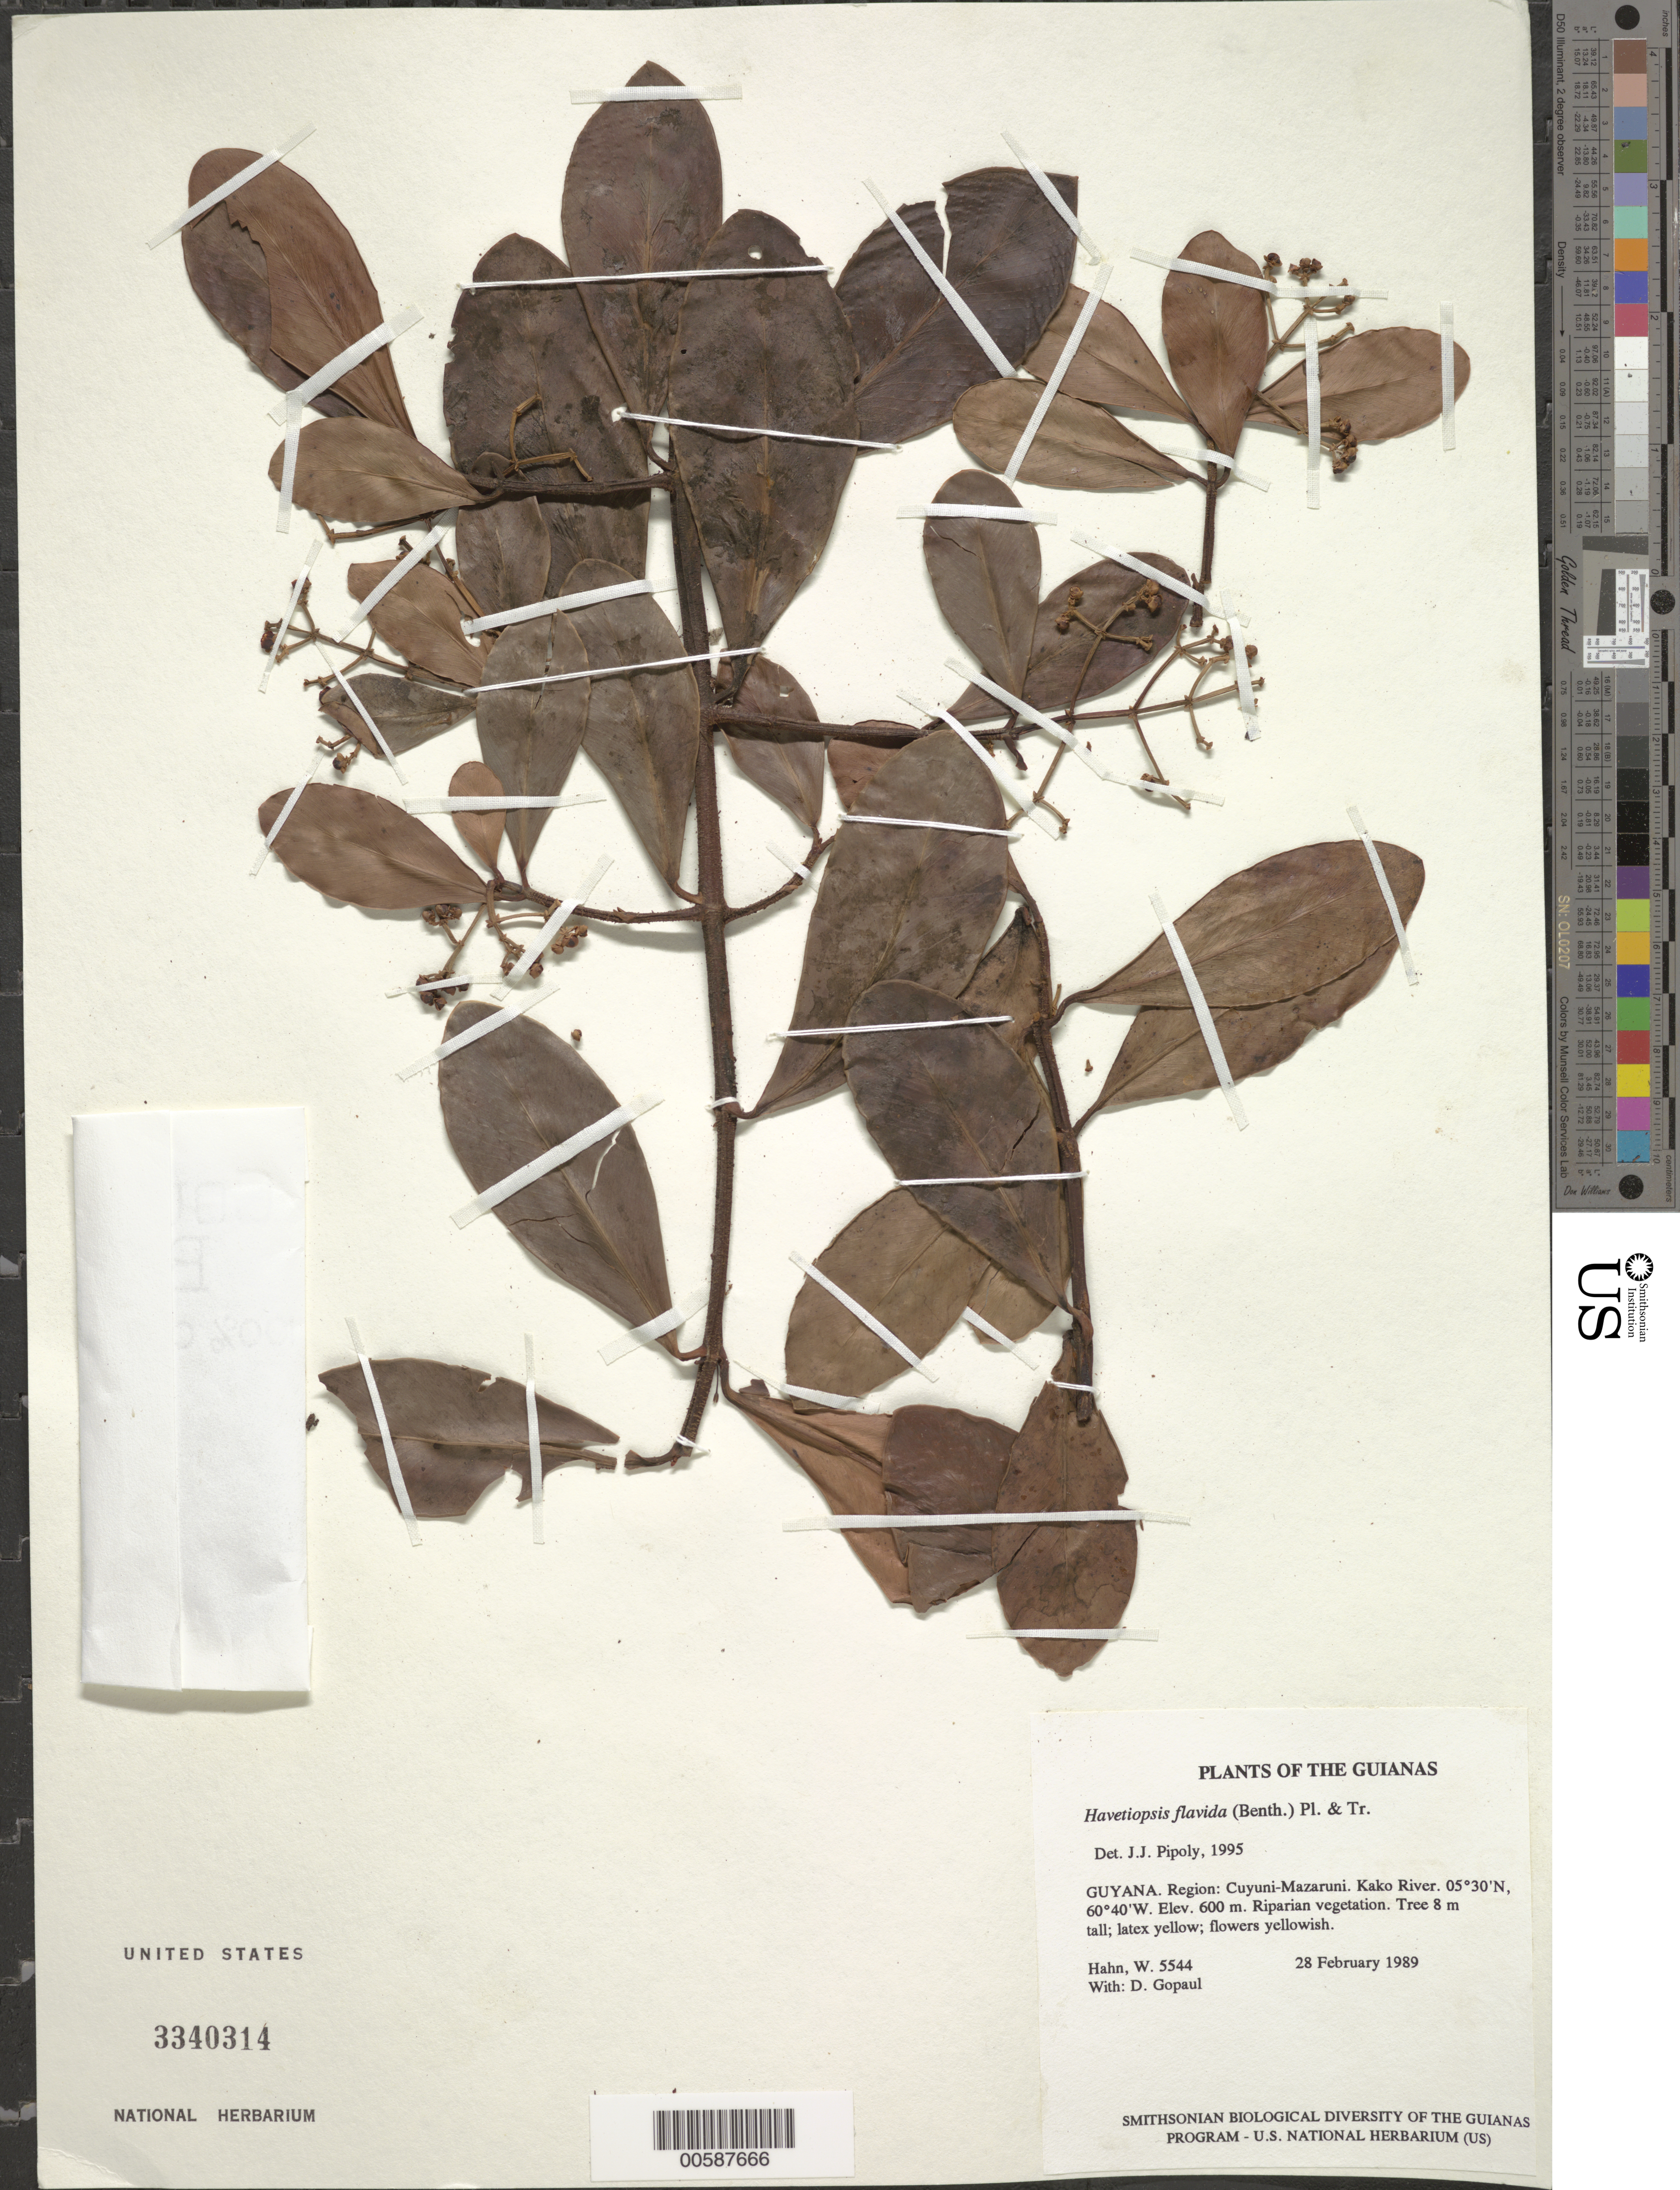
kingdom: Plantae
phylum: Tracheophyta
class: Magnoliopsida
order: Malpighiales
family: Clusiaceae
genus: Clusia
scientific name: Clusia flavida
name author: (Benth.) Pipoly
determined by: Pipoly, J. J., III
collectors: W. Hahn & D. Gopaul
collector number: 5544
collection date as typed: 28 February 1989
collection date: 1989-02-28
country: Guyana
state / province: Cuyuni-Mazaruni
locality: Kako River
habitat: Riparian vegetation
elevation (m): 600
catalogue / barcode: US 3340314